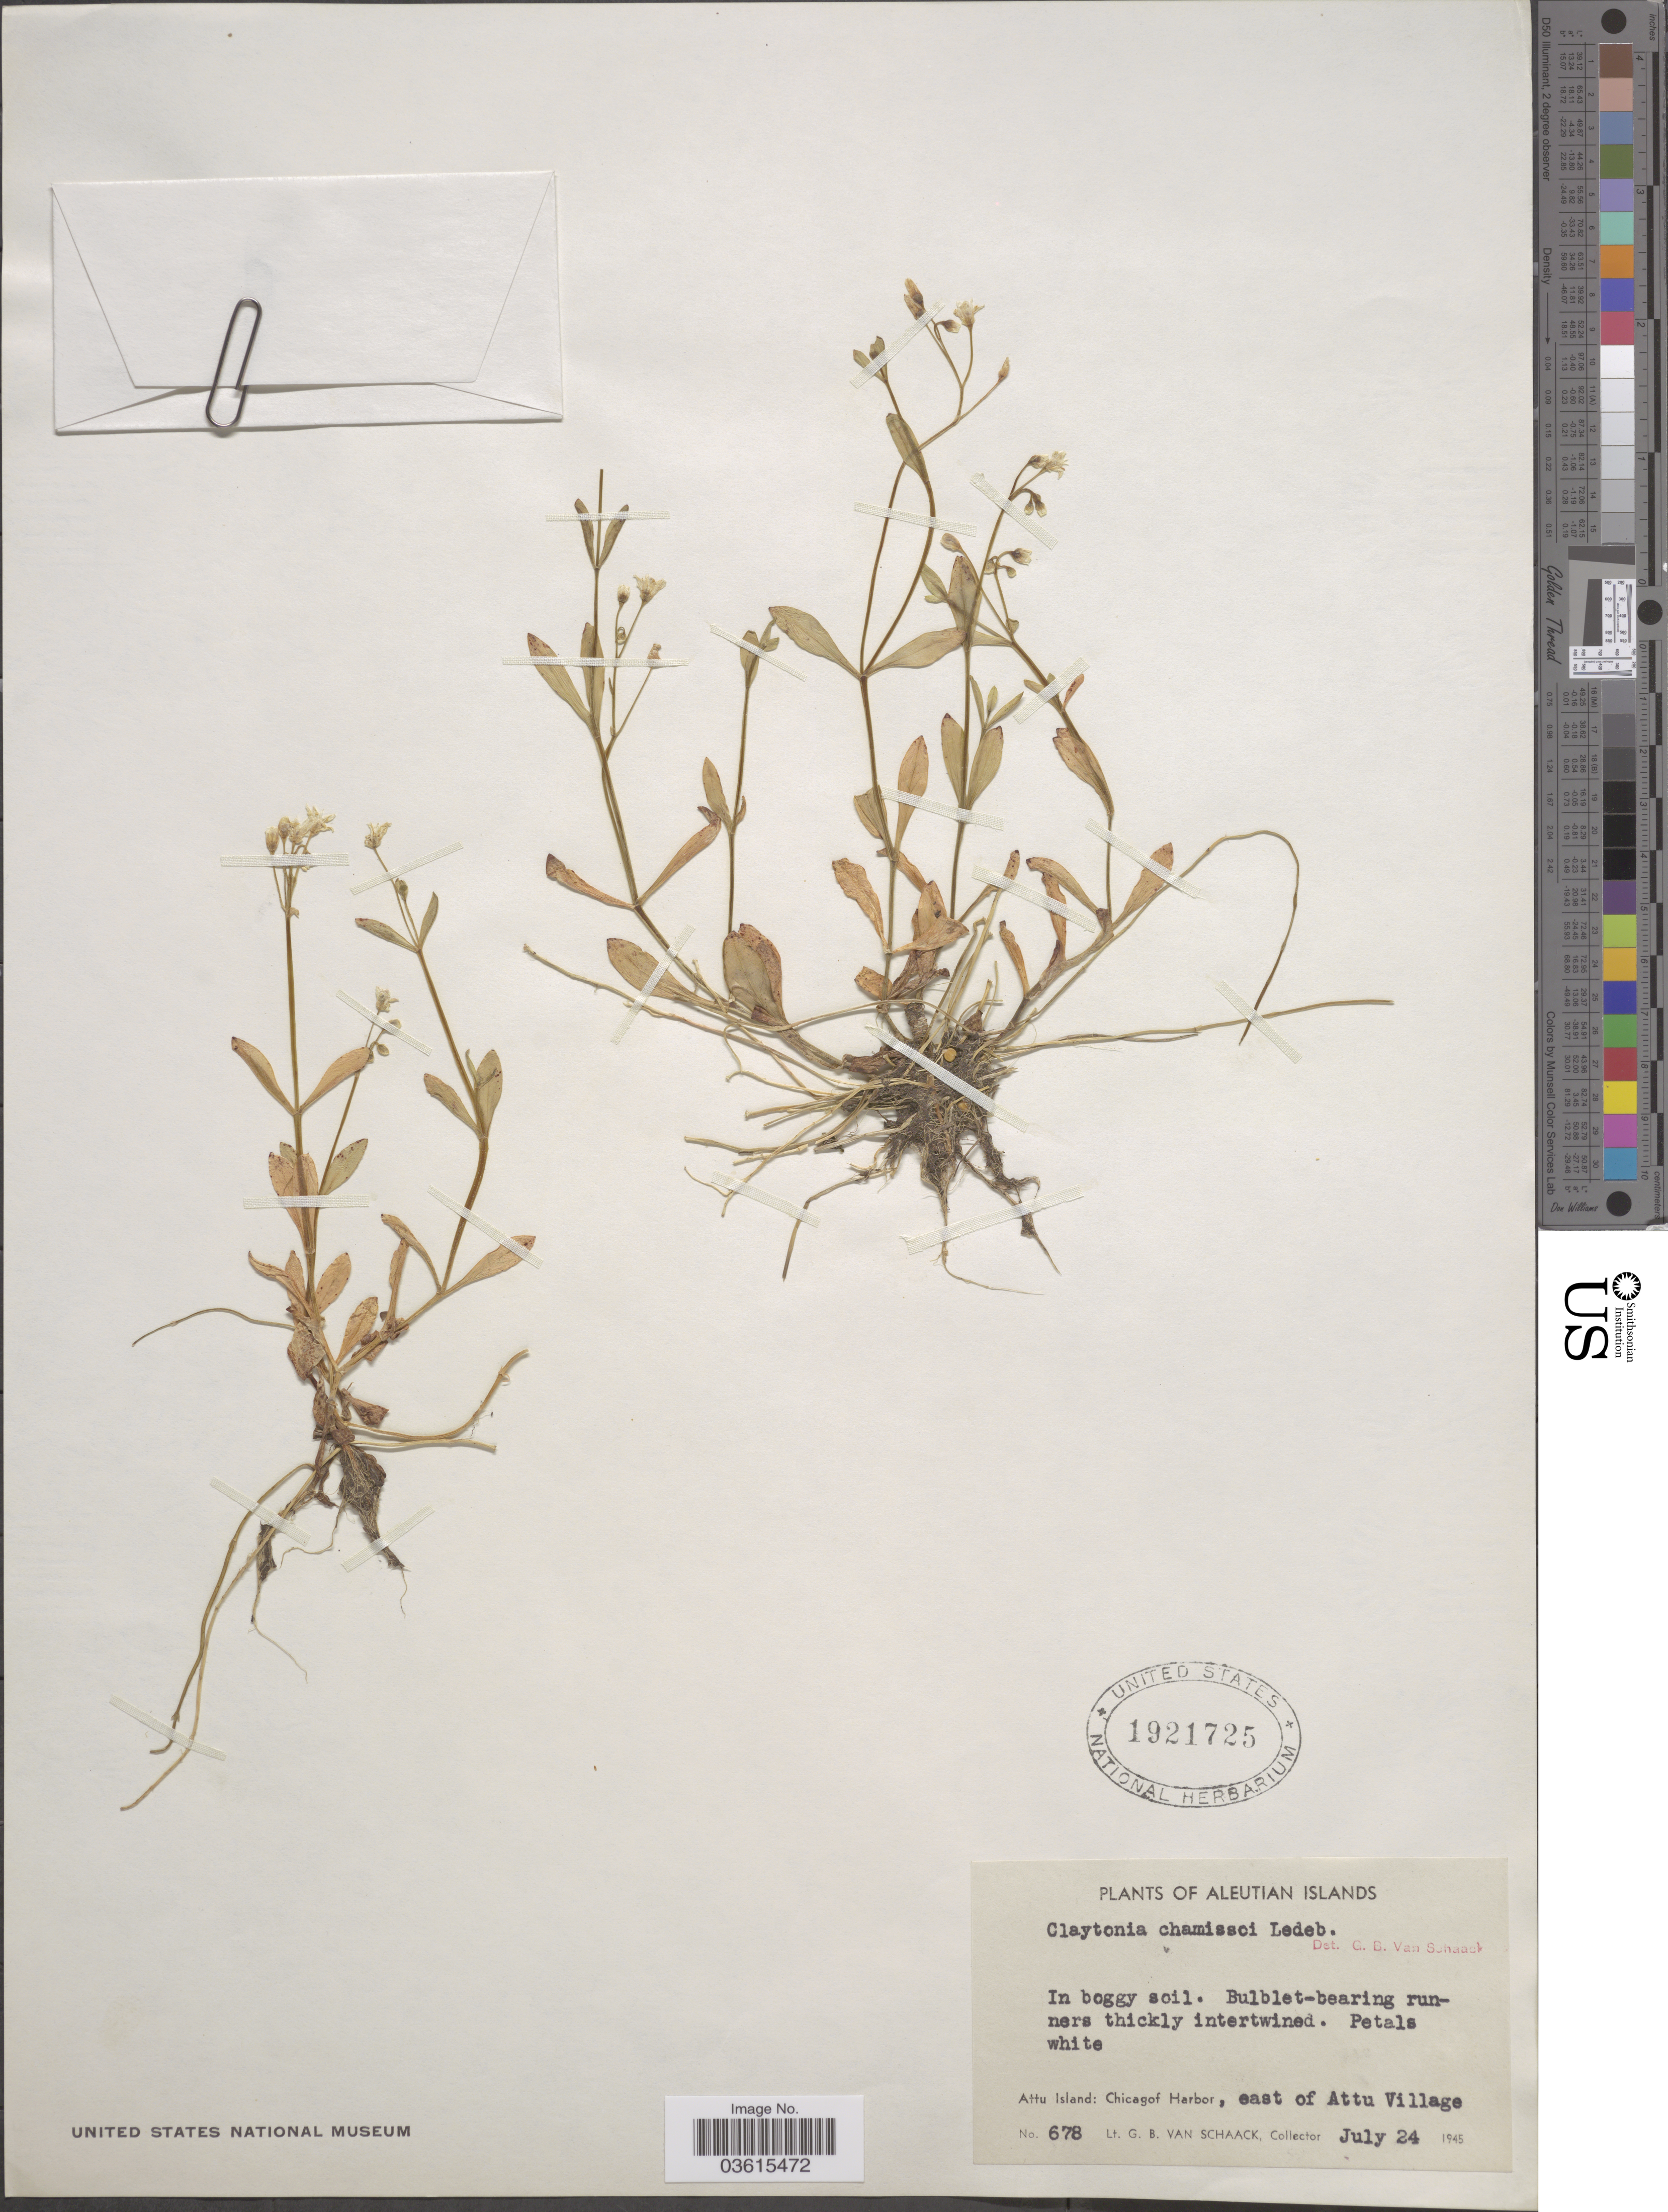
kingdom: Plantae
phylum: Tracheophyta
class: Magnoliopsida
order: Caryophyllales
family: Montiaceae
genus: Montia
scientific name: Montia chamissoi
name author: (Ledeb. ex Spreng.) Greene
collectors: G. Van Schaack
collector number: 678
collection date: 1945-07-24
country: United States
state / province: Alaska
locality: Aleutian Islands. Attu Island: Chicagof Harbor, east of Attu Village.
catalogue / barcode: US 1921725